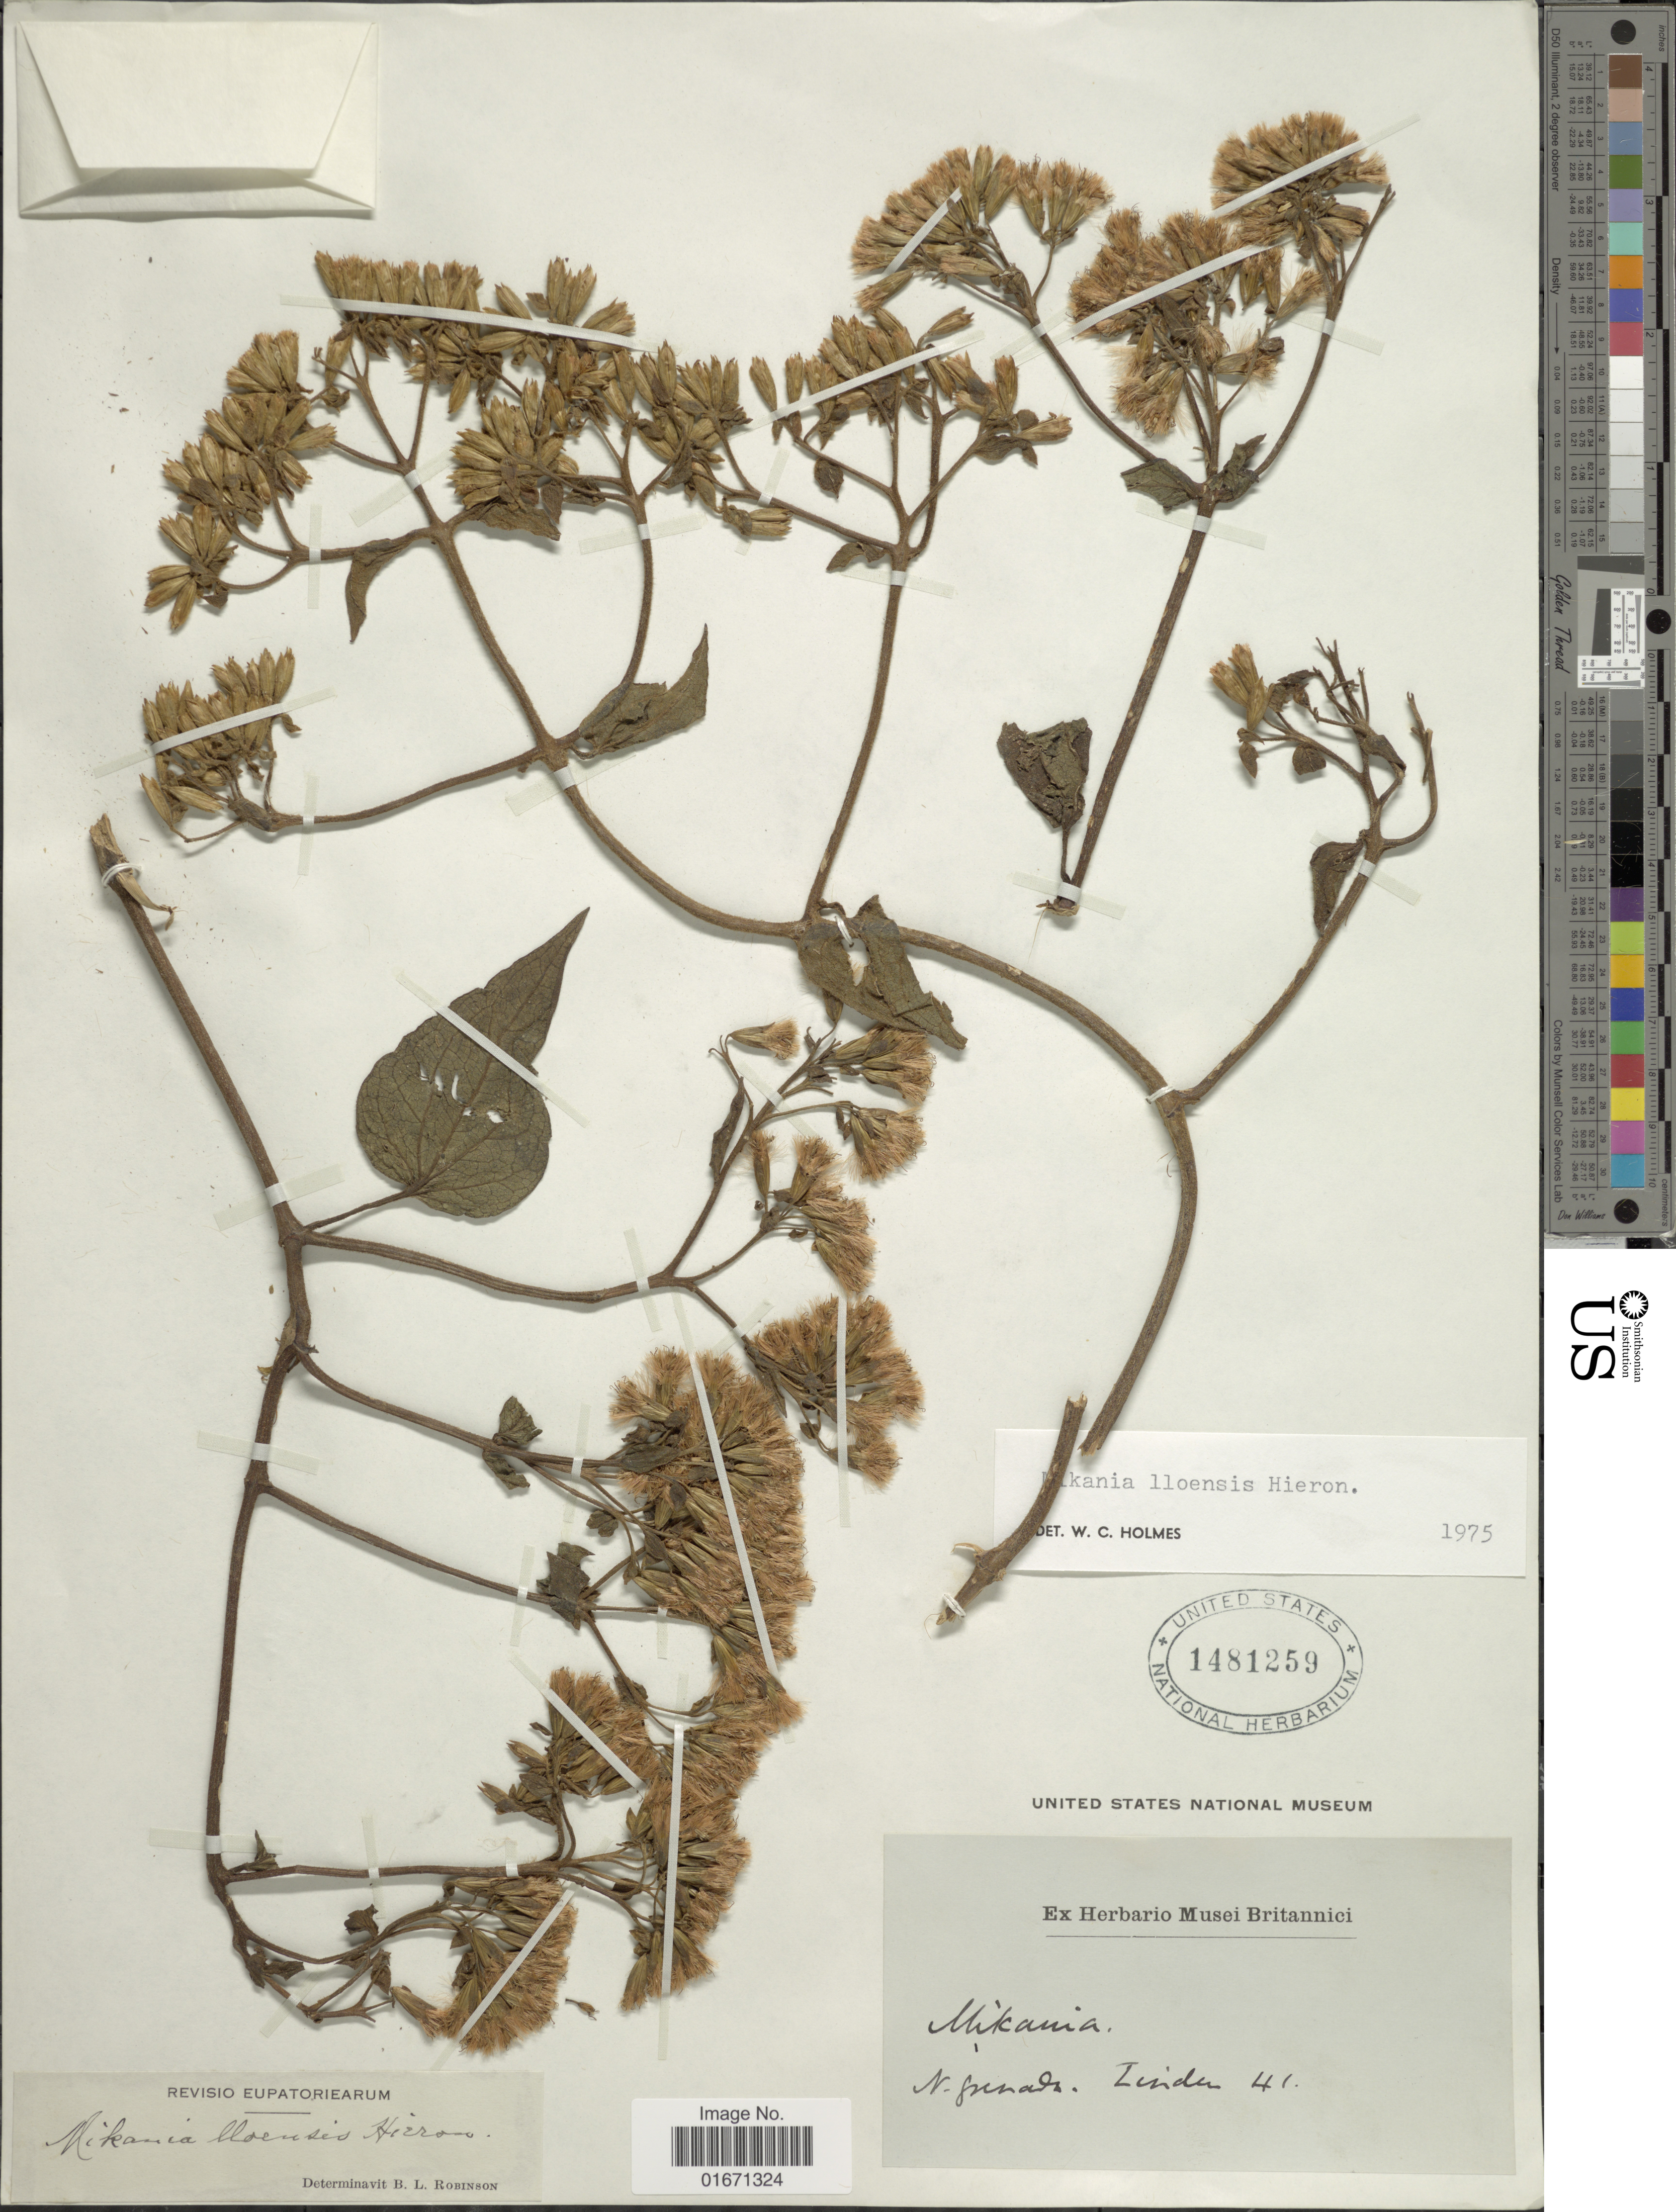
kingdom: Plantae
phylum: Tracheophyta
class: Magnoliopsida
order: Asterales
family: Asteraceae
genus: Mikania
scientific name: Mikania lloensis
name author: Hieron.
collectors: -- Linden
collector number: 41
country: Colombia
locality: N. Grenada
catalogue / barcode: US 1481259